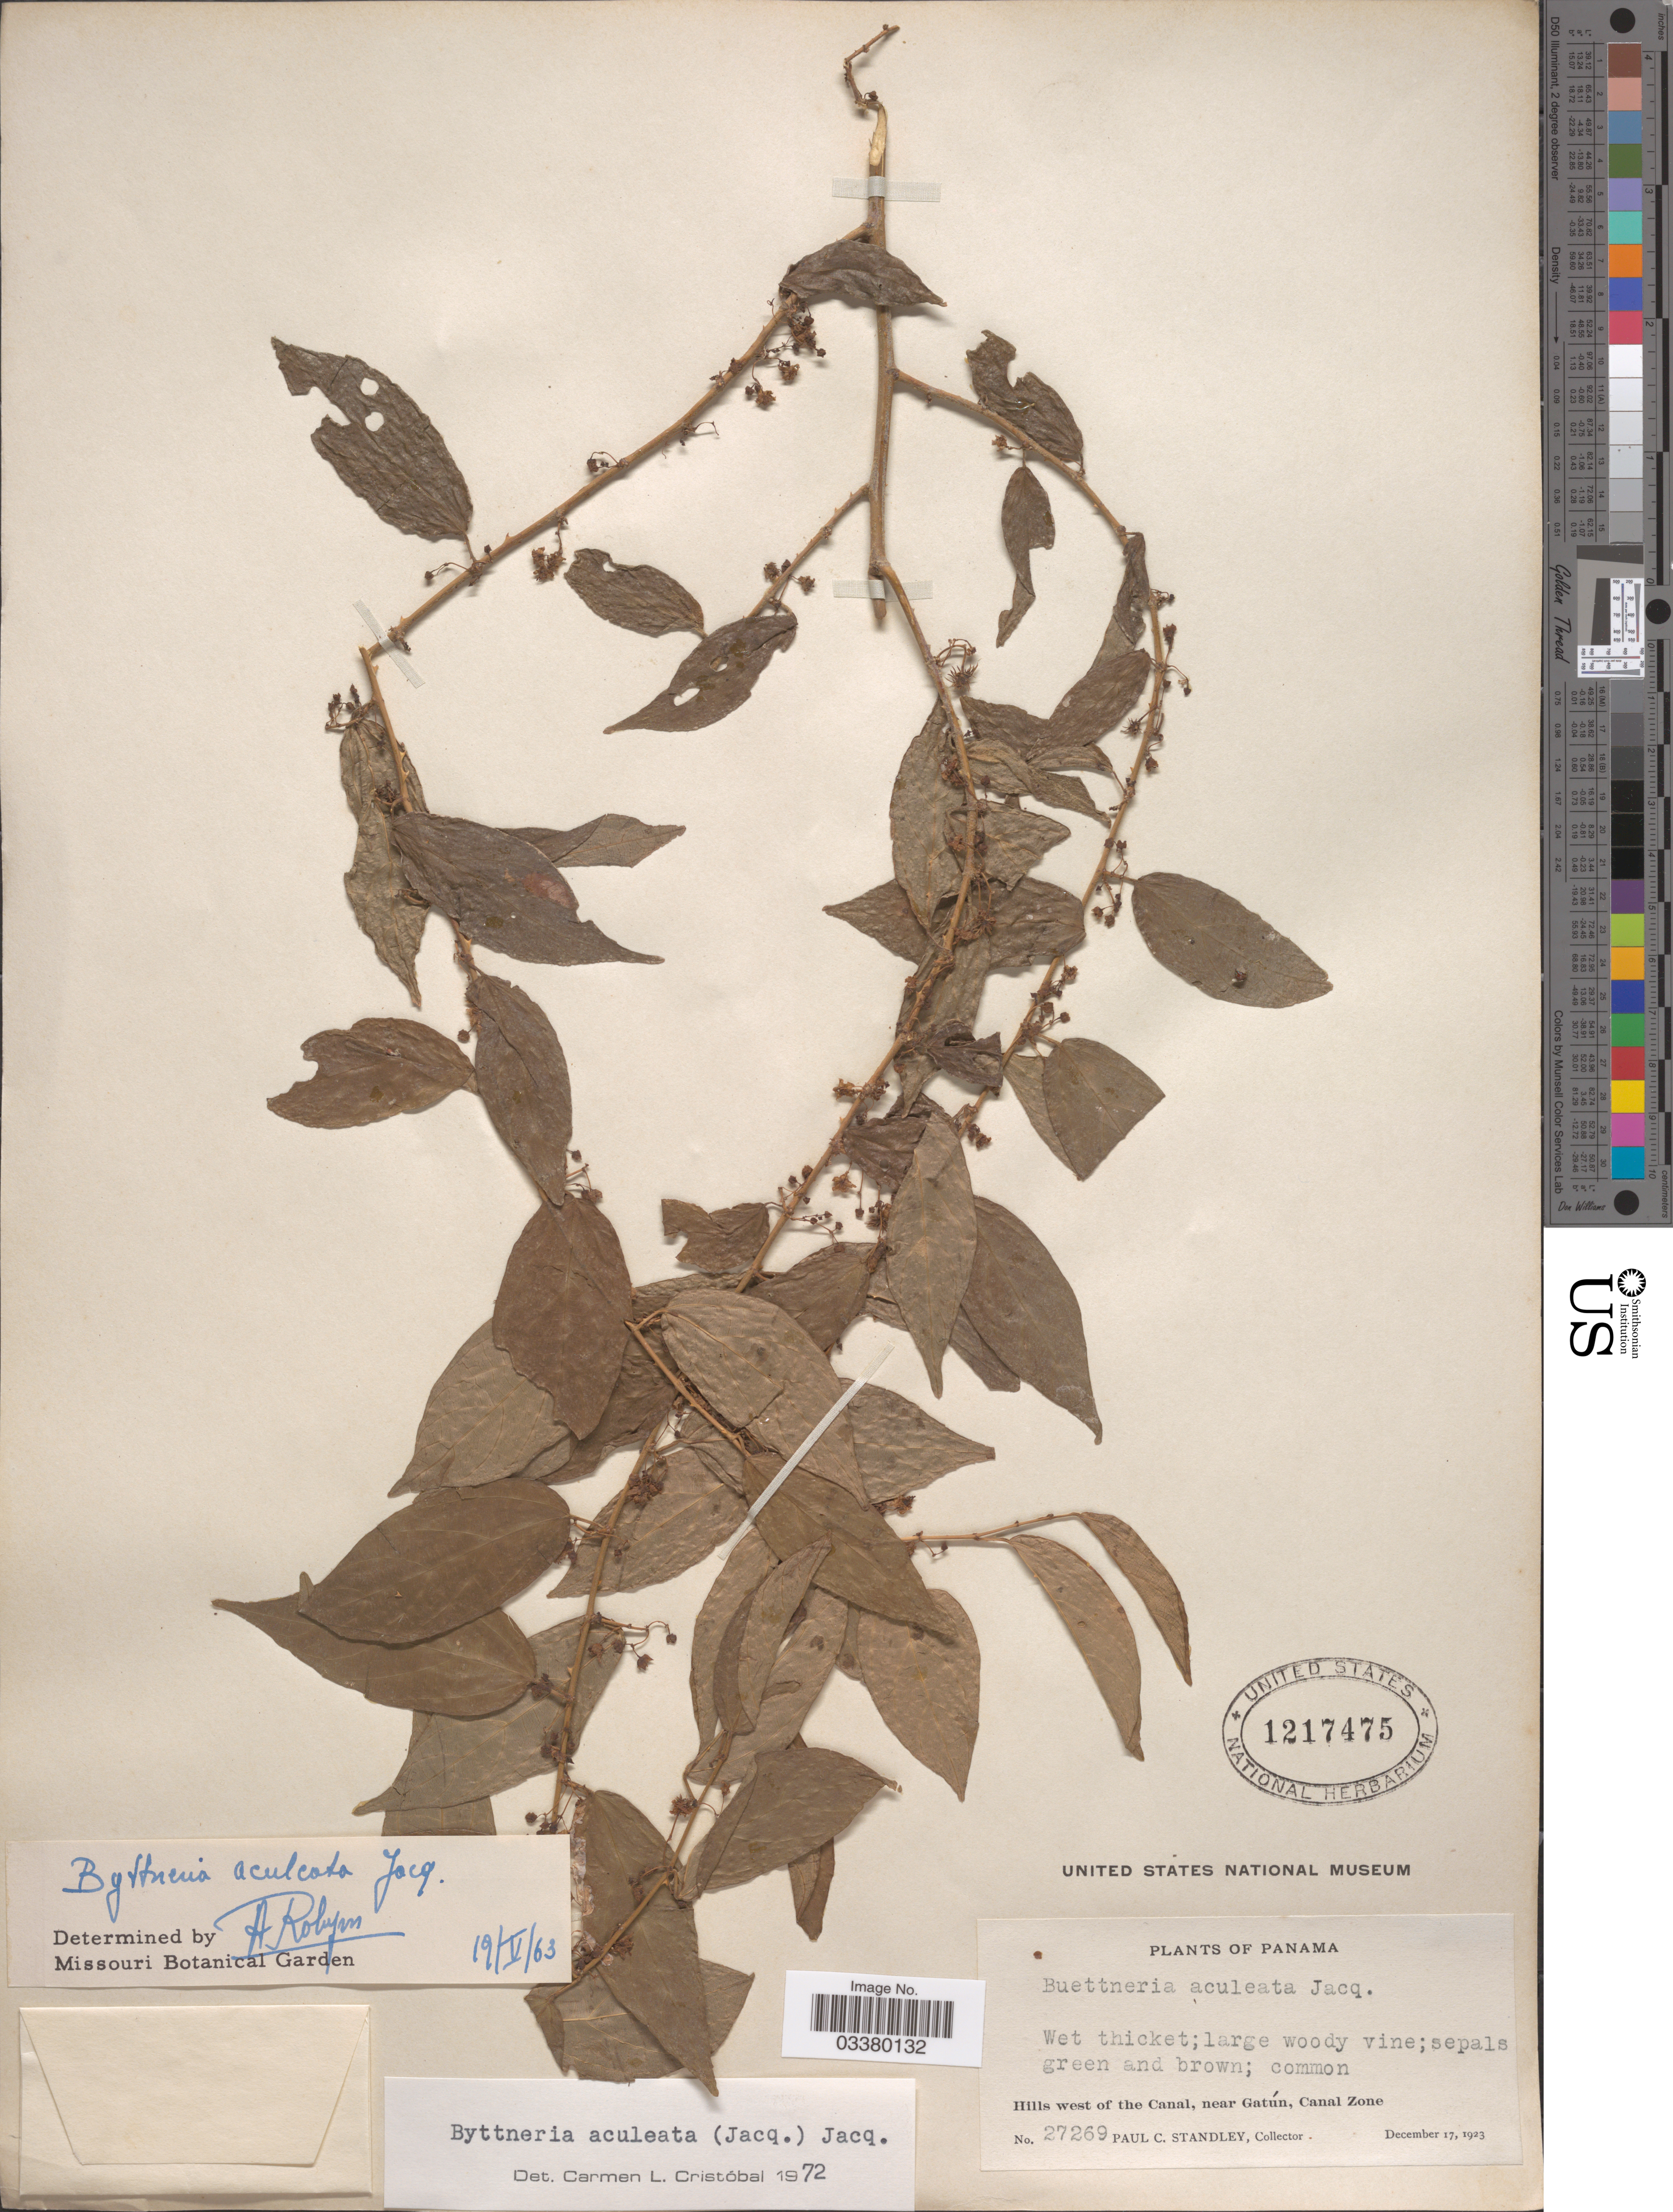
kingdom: Plantae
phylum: Tracheophyta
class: Magnoliopsida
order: Malvales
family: Malvaceae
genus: Byttneria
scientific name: Byttneria aculeata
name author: (Jacq.) Jacq.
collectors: P. C. Standley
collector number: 27269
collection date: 1923-12-17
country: Panama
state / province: Colón / Panamá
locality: Hills west of the Canal, near Gatún, Canal Zone.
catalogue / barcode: US 1217475